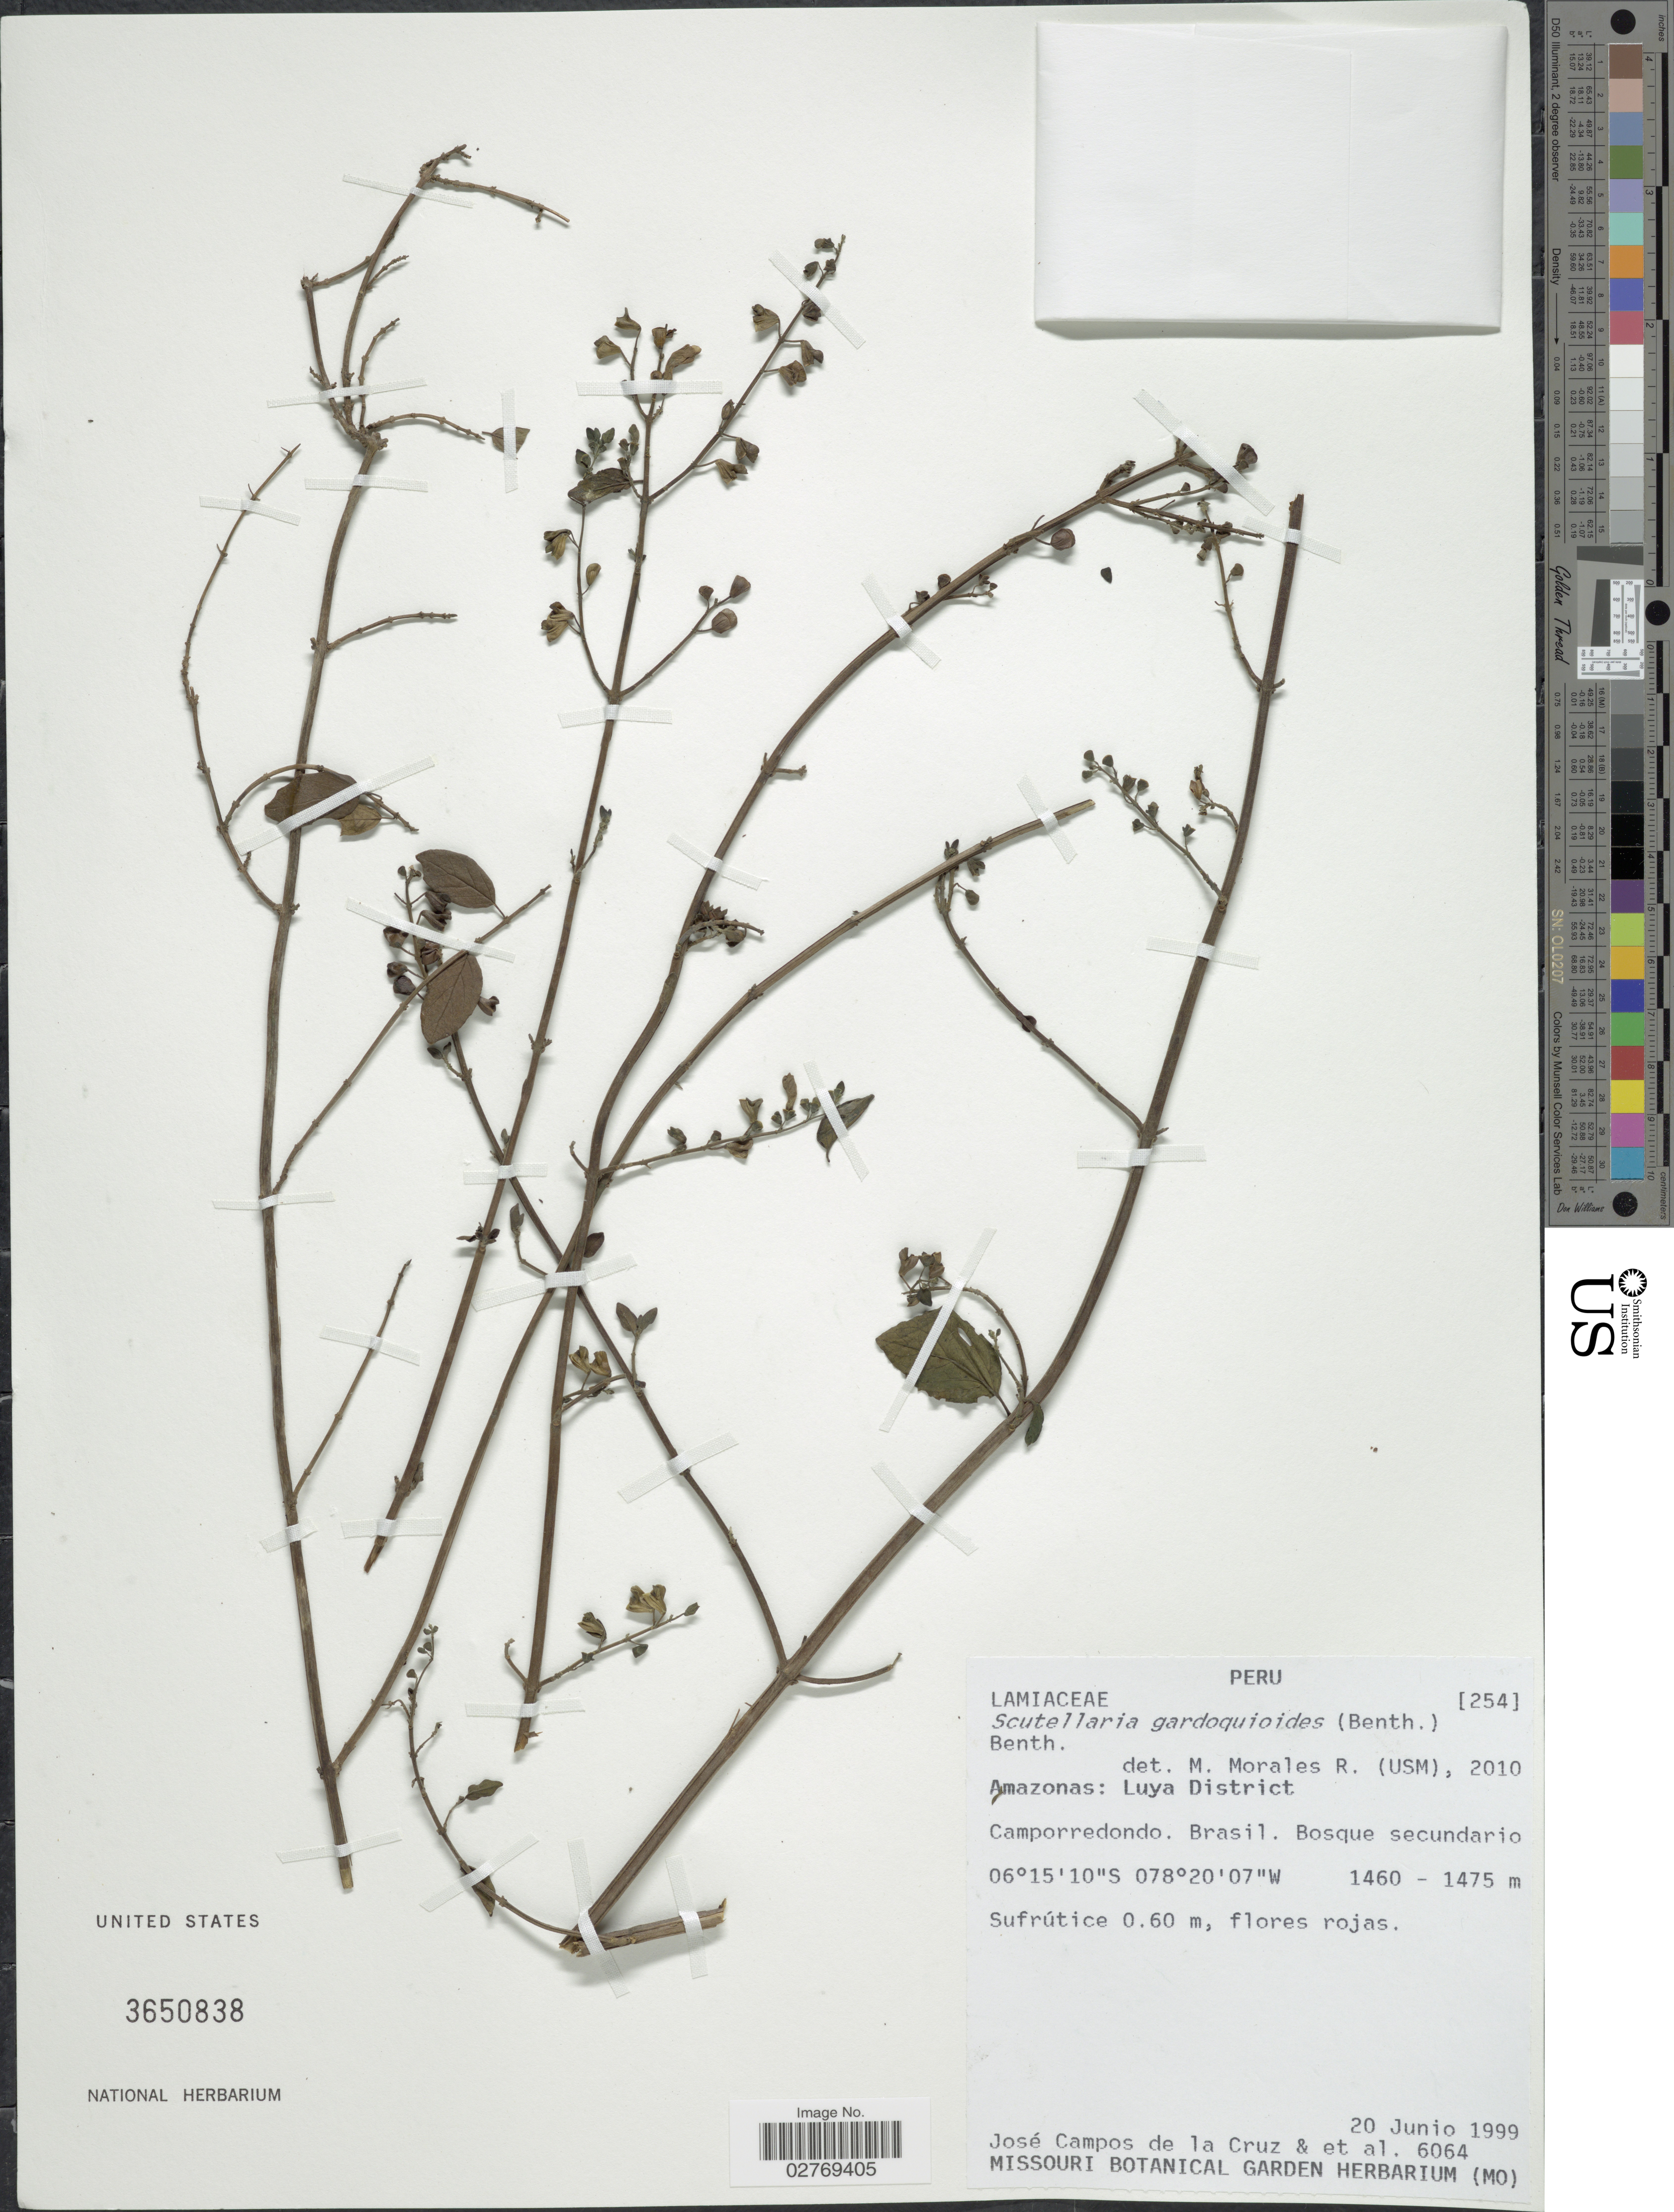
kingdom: Plantae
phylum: Tracheophyta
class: Magnoliopsida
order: Lamiales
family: Lamiaceae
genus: Scutellaria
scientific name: Scutellaria gardoquioides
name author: (Benth.) Benth.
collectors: J. Campos de la Cruz & et al.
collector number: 6064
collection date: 1999-06-20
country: Peru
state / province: Amazonas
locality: Luya District, Camporredondo. Brasil.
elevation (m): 1460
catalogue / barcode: US 3650838